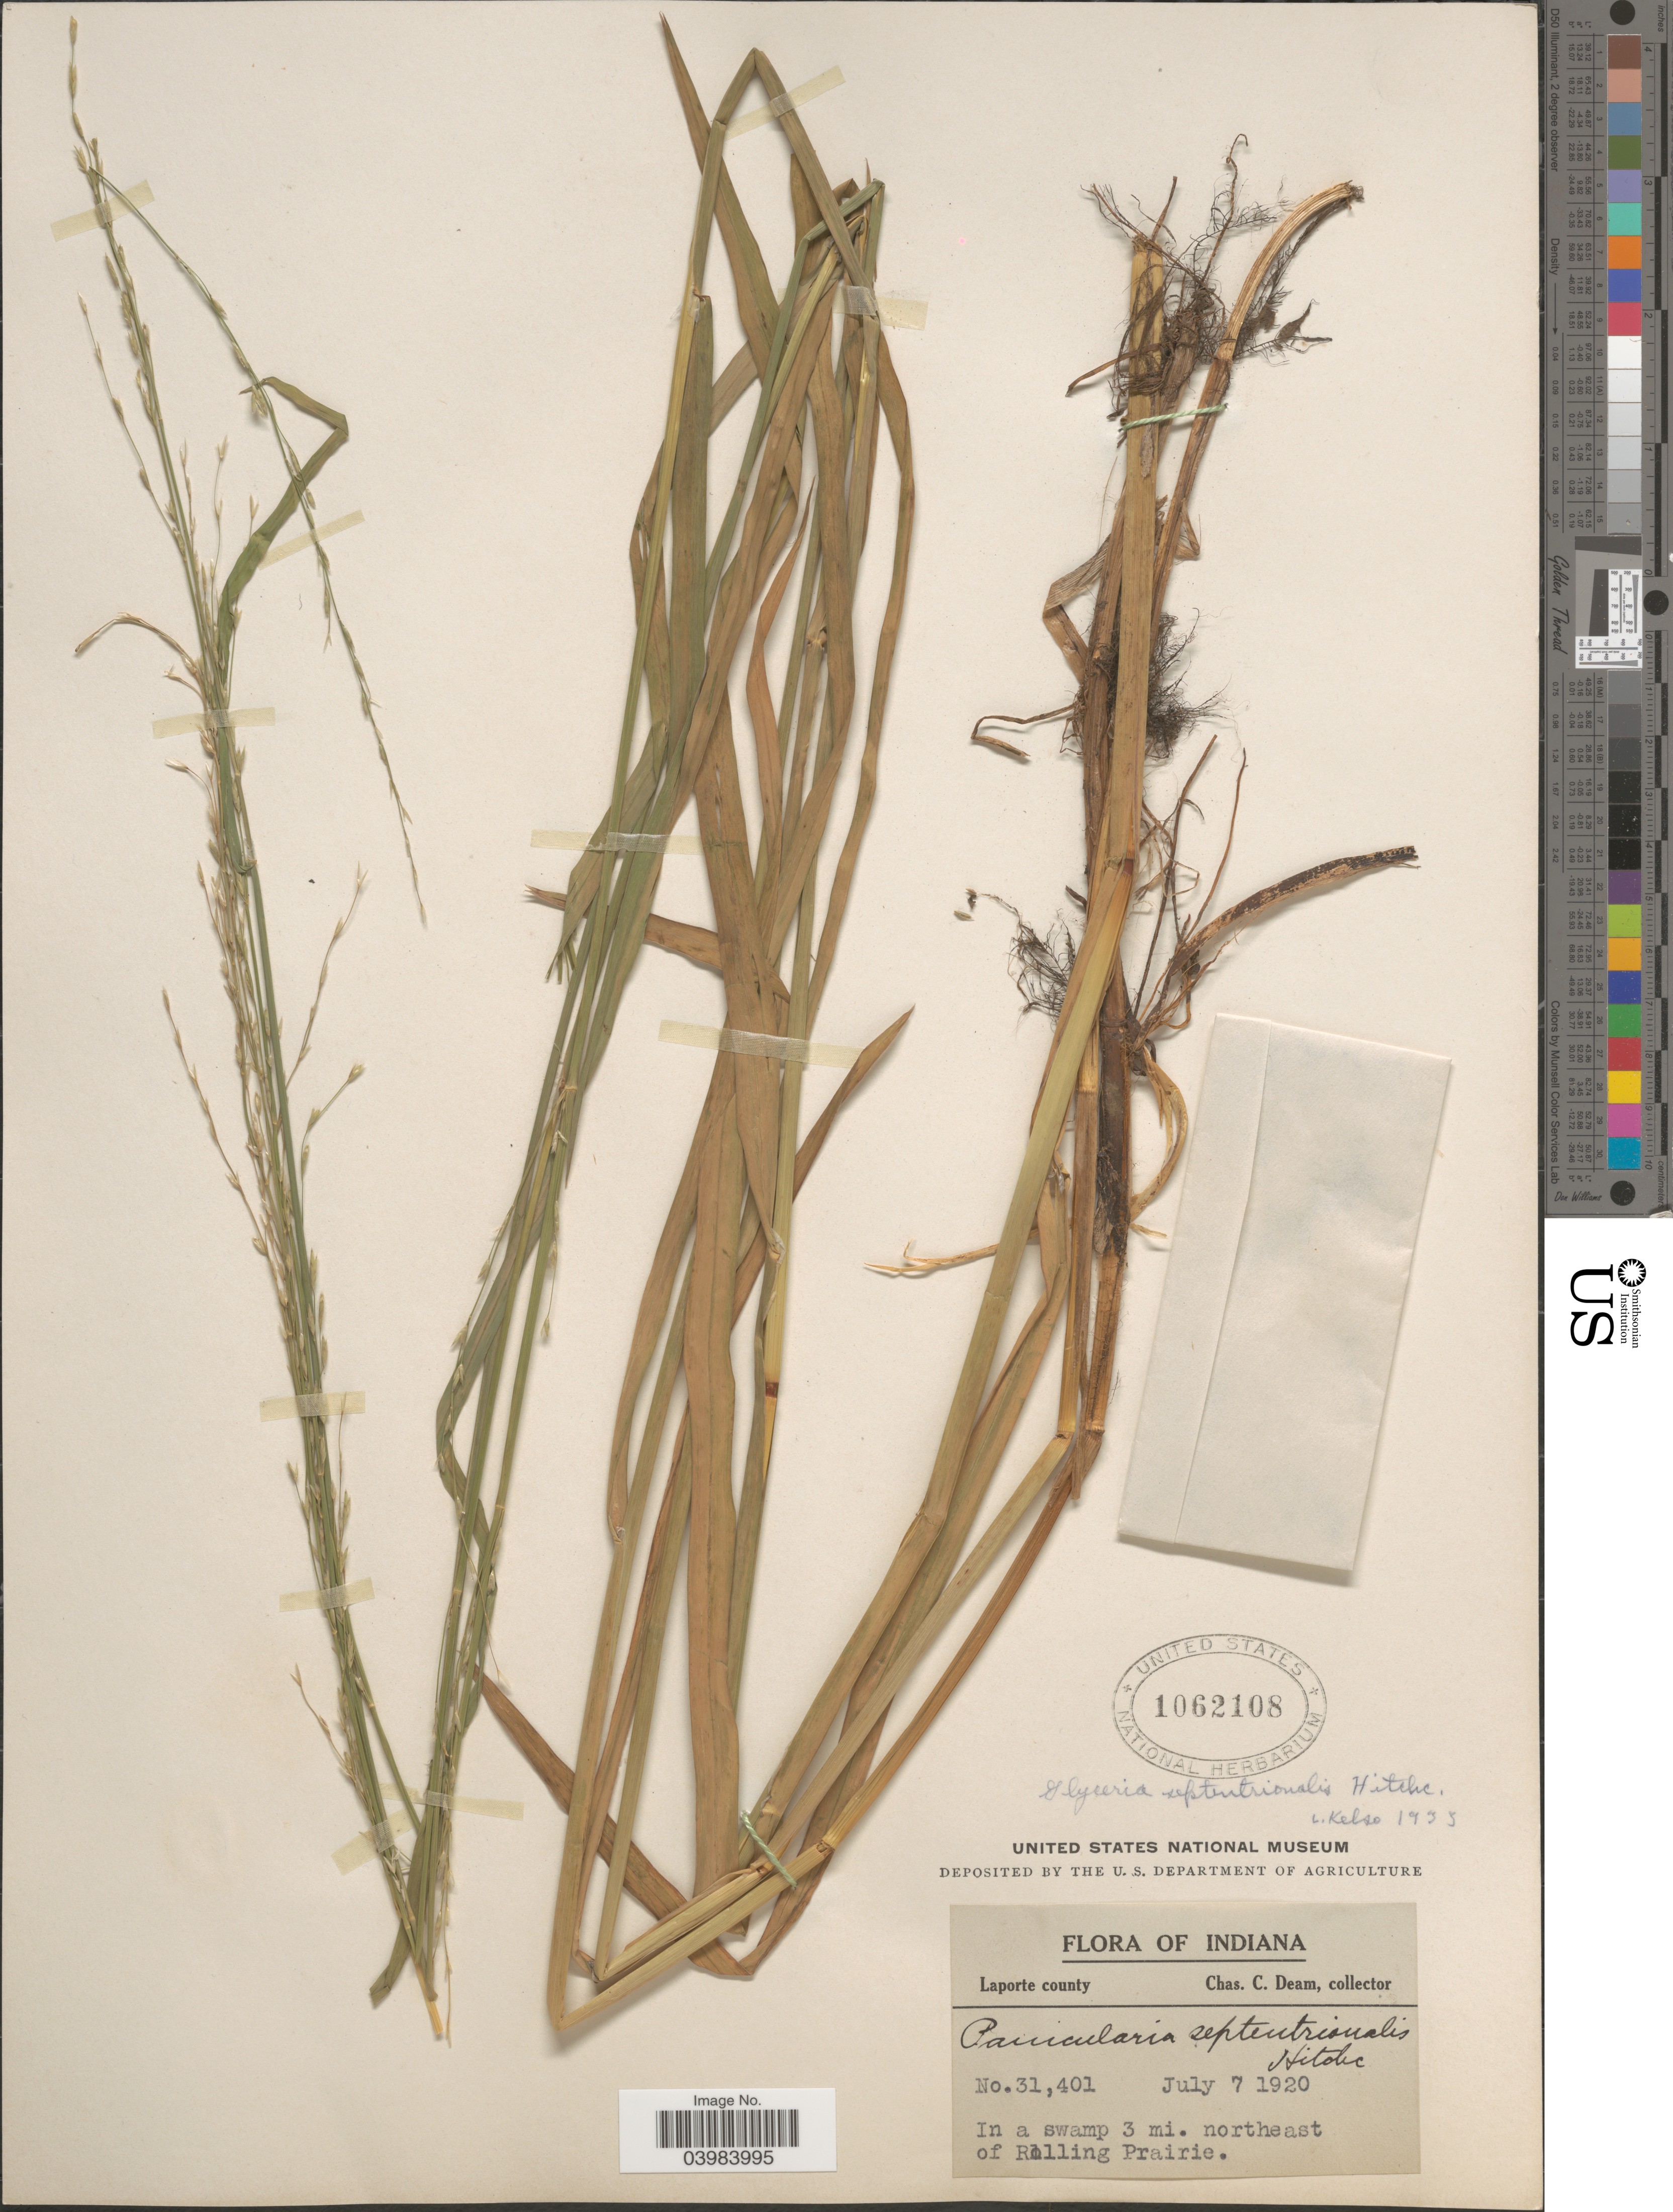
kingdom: Plantae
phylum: Tracheophyta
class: Liliopsida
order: Poales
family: Poaceae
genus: Glyceria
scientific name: Glyceria septentrionalis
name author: Hitchc.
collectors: C. C. Deam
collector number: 31401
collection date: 1920-07-07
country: United States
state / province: Indiana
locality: Laporte county. In a swamp 3 mi. northeast of Rolling Prairie.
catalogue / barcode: US 1062108